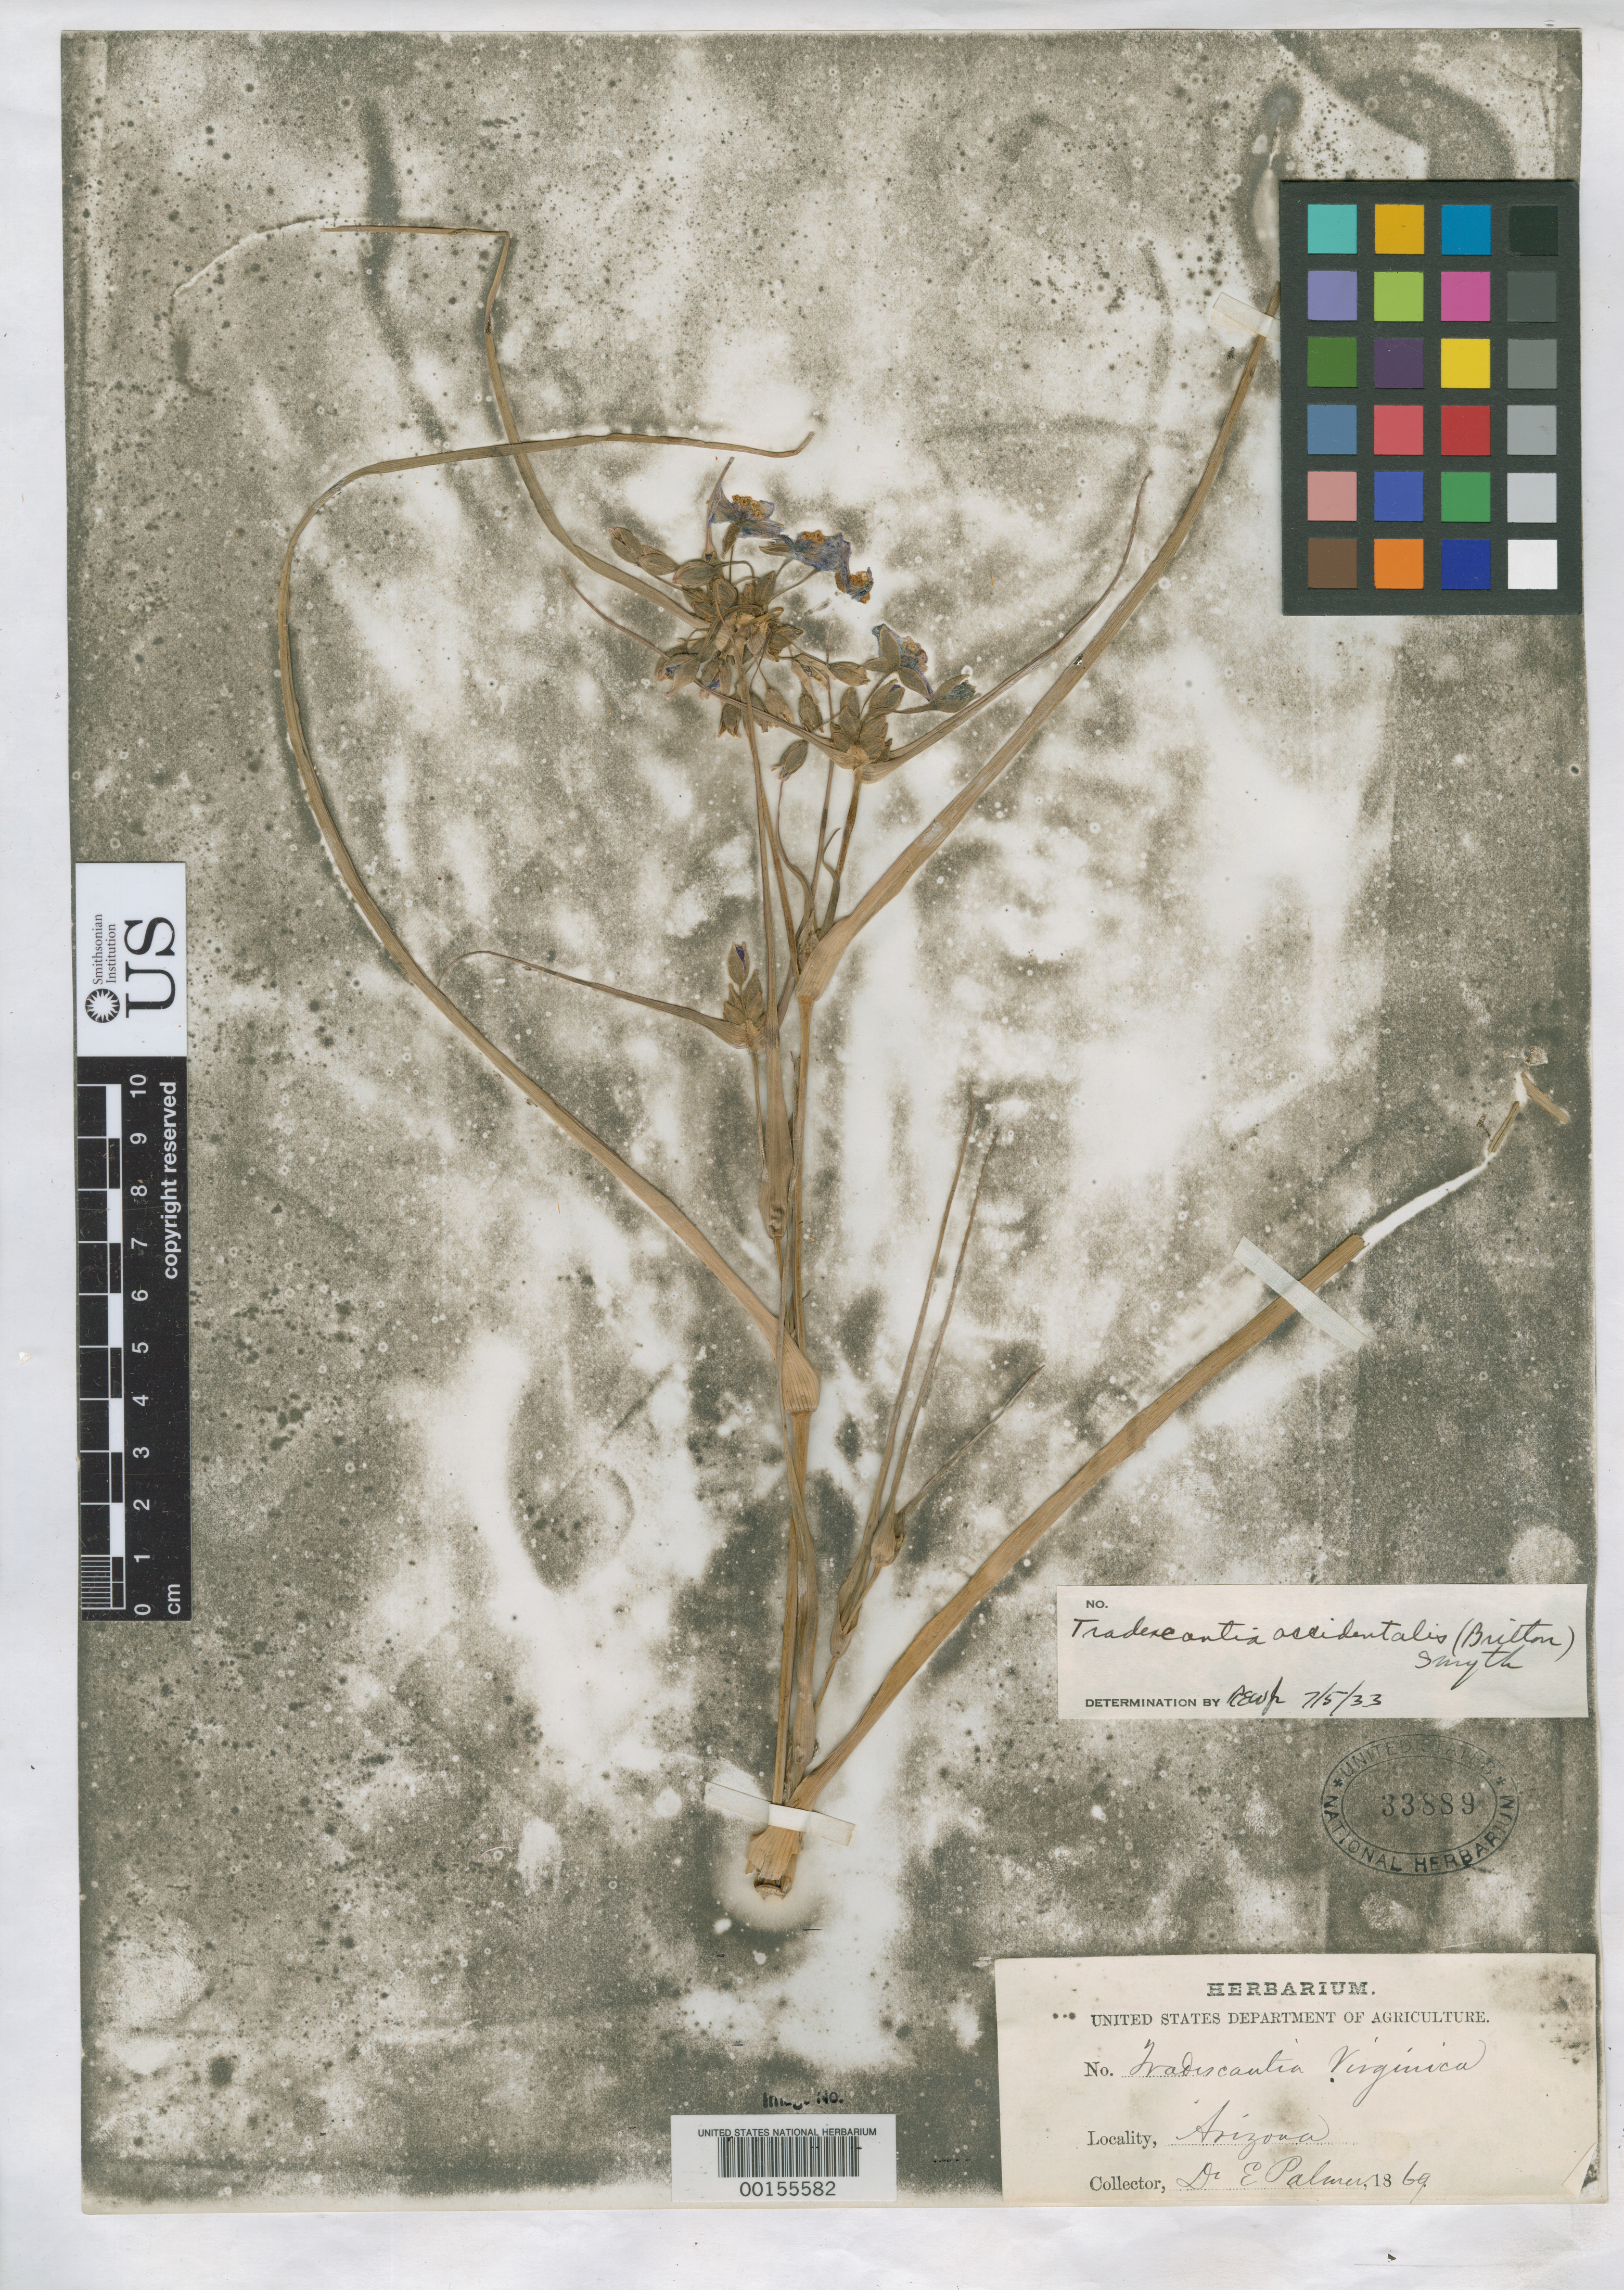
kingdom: Plantae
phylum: Tracheophyta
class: Liliopsida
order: Commelinales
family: Commelinaceae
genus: Tradescantia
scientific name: Tradescantia occidentalis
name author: (Britton) Smyth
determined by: Woodson, R. E., Jr.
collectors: E. Palmer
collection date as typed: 1869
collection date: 1869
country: United States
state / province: Arizona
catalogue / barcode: US 33889